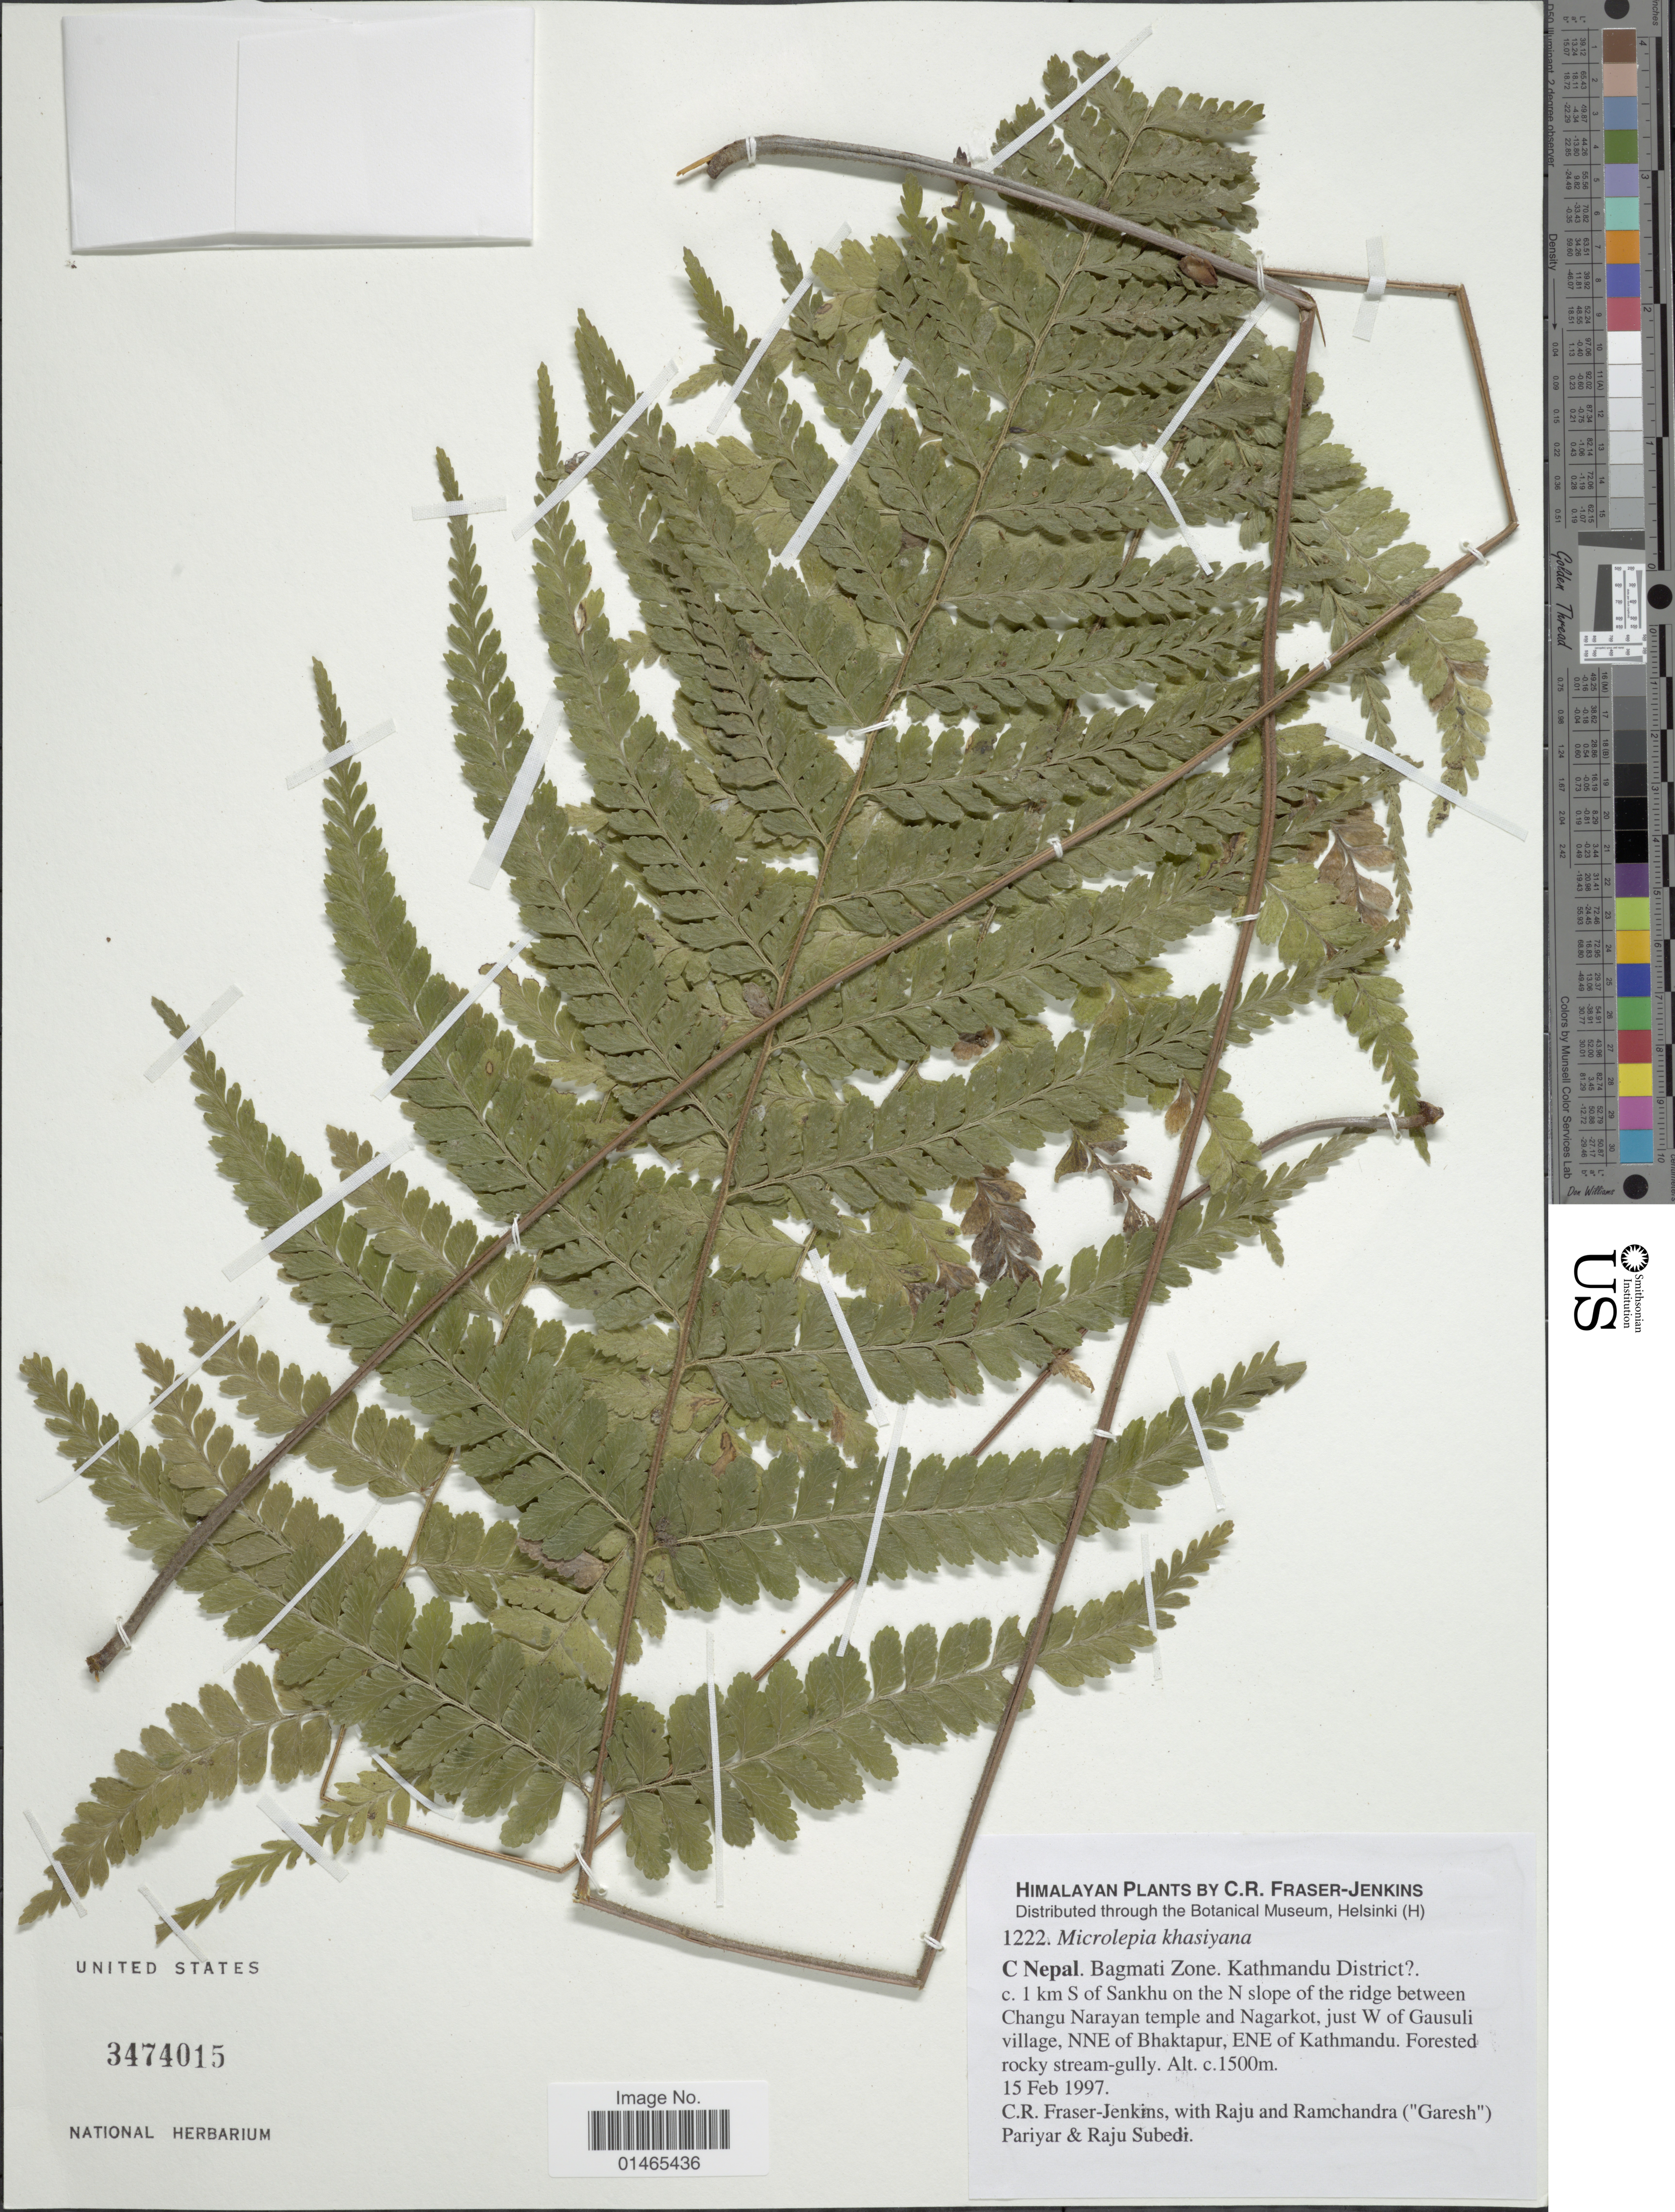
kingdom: Plantae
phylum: Tracheophyta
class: Polypodiopsida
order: Polypodiales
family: Dennstaedtiaceae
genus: Microlepia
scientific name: Microlepia khaysiana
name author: (Hook.) C. Presl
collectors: C. R. Fraser-Jenkins, R. Pariyar, G. Pariyar & R. Subedi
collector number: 1222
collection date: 1997-02-15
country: Nepal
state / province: Bagmati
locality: Bagmati Zone, Kathmandu District [unsure placement], c. 1 Km S of Sankhu on the N slope of the ridge between Changy Narayan temple and Nagarkot, just W of Gausuli village, NNE of Bhaktapur ,ENE of Kathmandu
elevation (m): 1500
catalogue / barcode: US 3474015